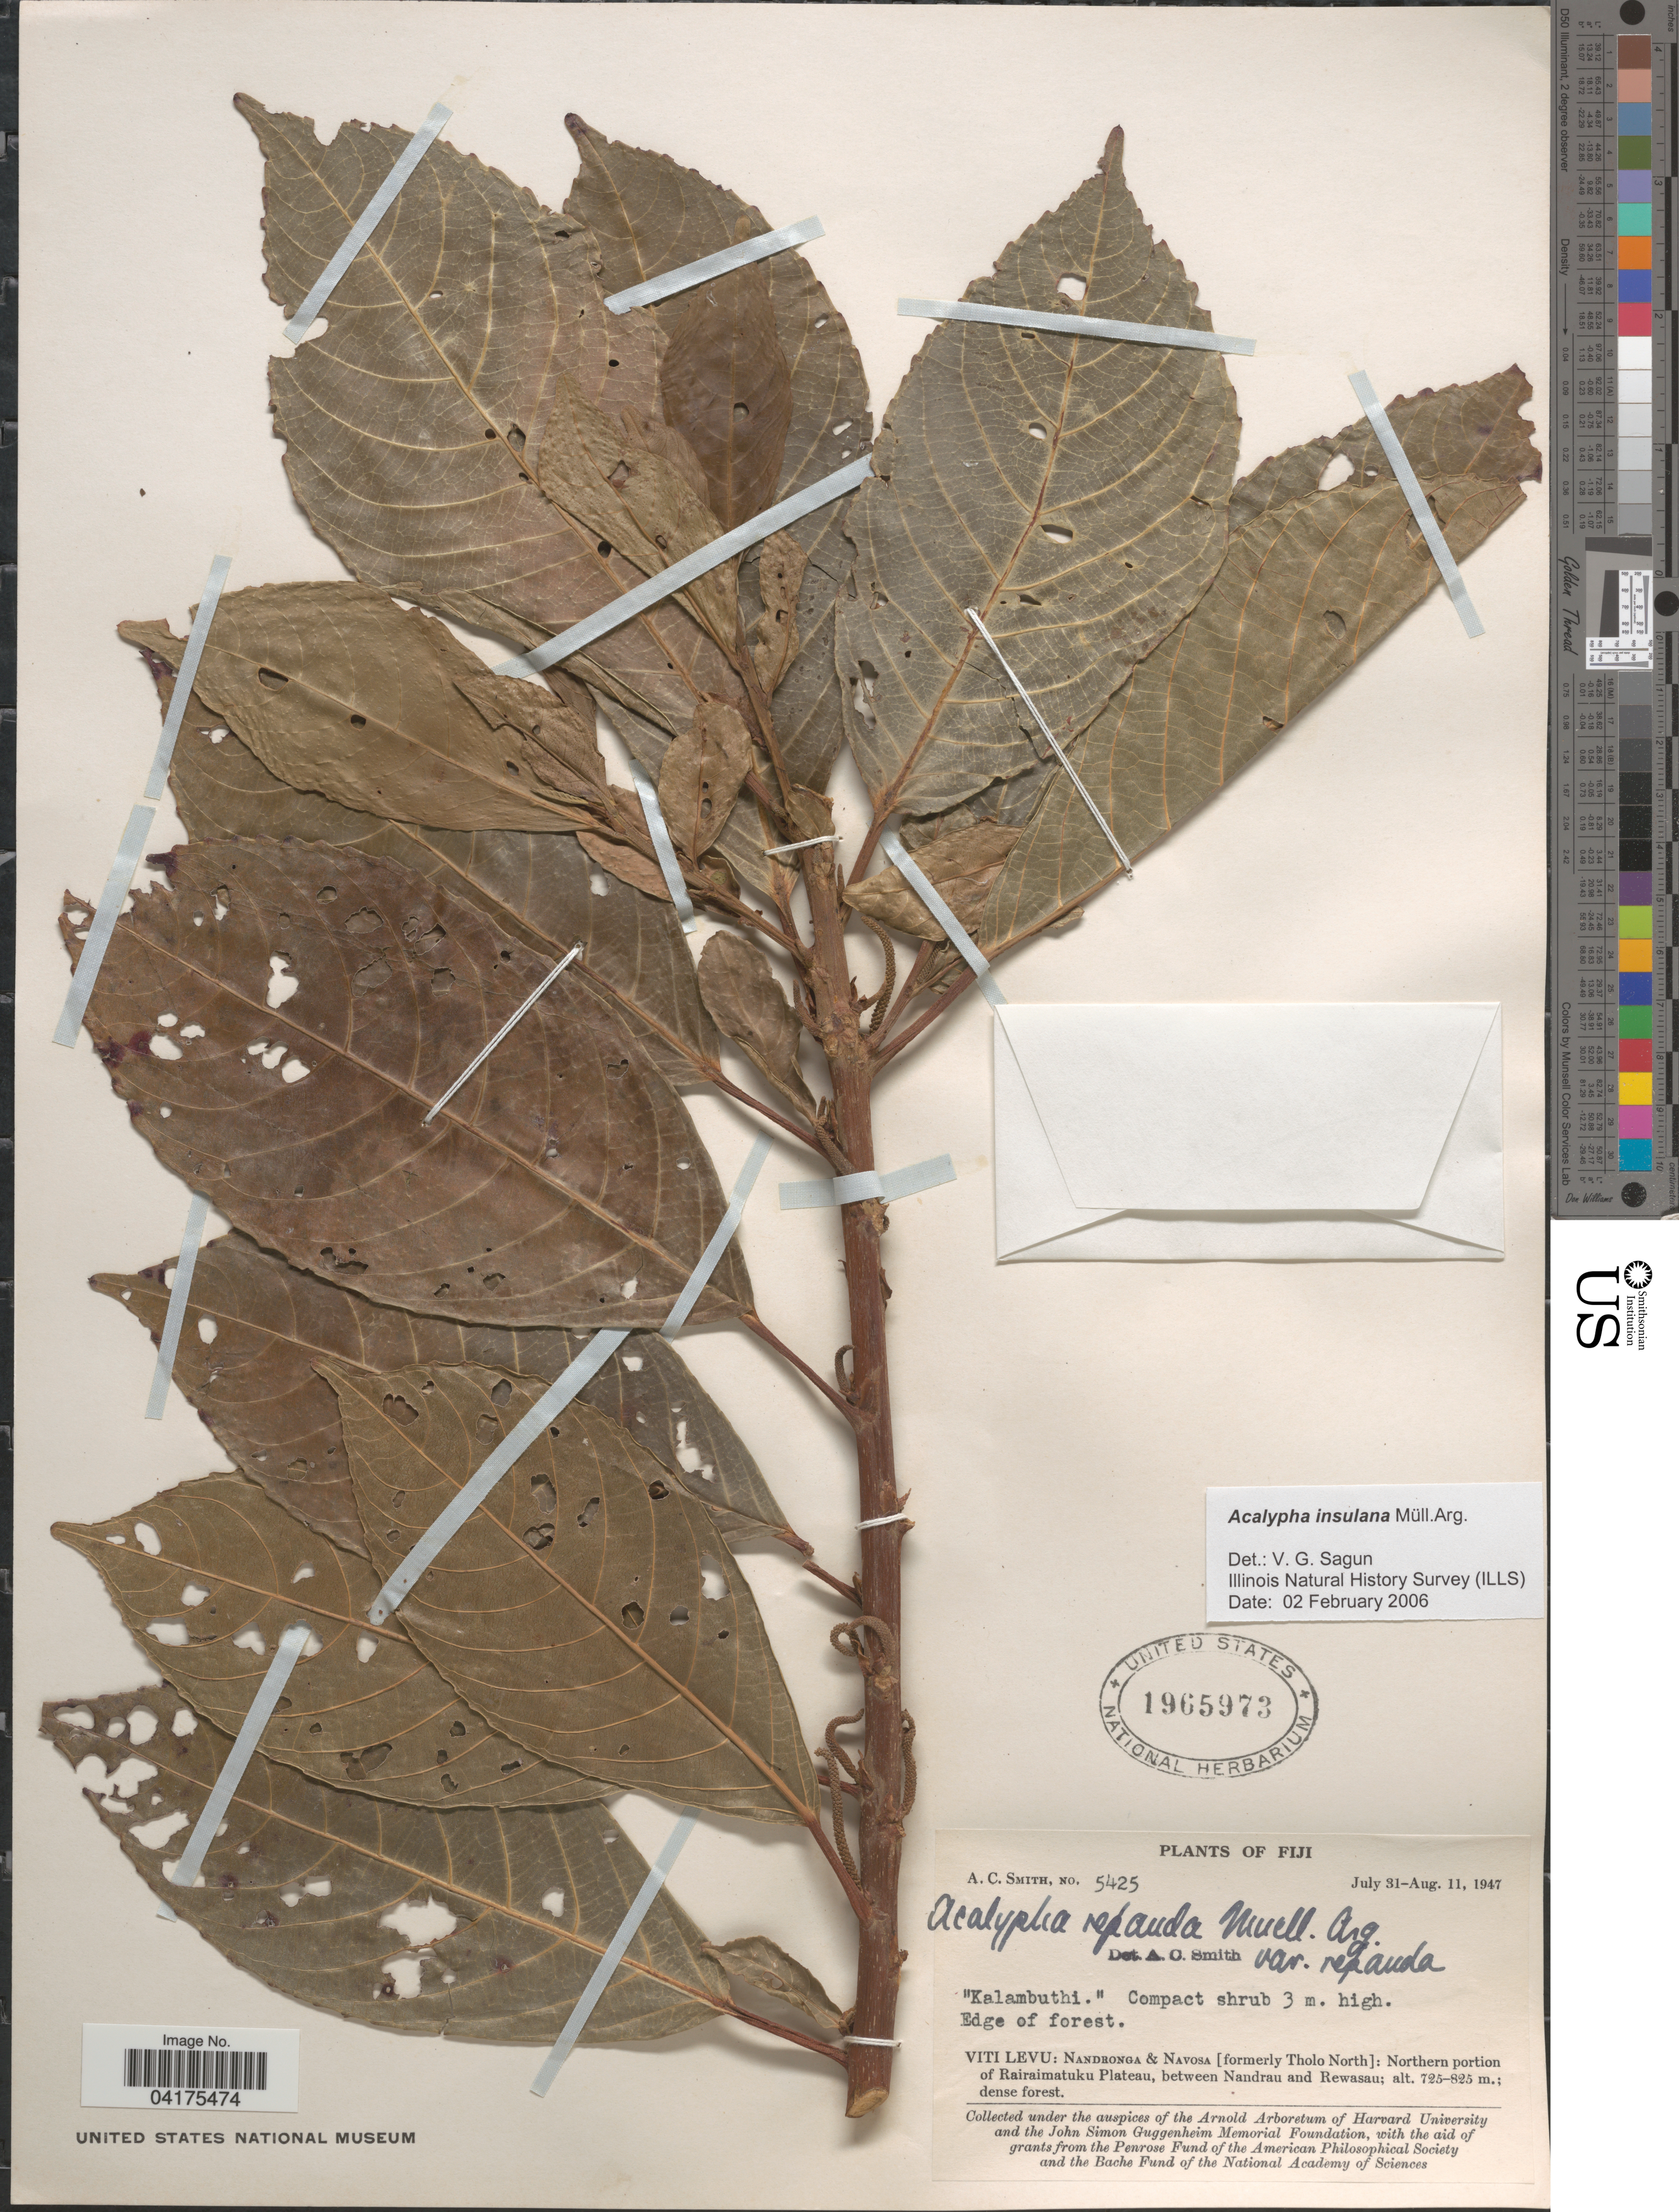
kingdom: Plantae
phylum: Tracheophyta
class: Magnoliopsida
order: Malpighiales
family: Euphorbiaceae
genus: Acalypha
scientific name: Acalypha insulana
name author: Müll. Arg.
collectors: A. C. Smith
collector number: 5425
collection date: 1947-07-31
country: Fiji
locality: Viti Levu: Tailevu: Nandronga & Navosa [formerly Tholo North]: Northern portion of Rairaimatuku Plateau, between Nandrau and Rewasau.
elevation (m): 725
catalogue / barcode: US 1965973